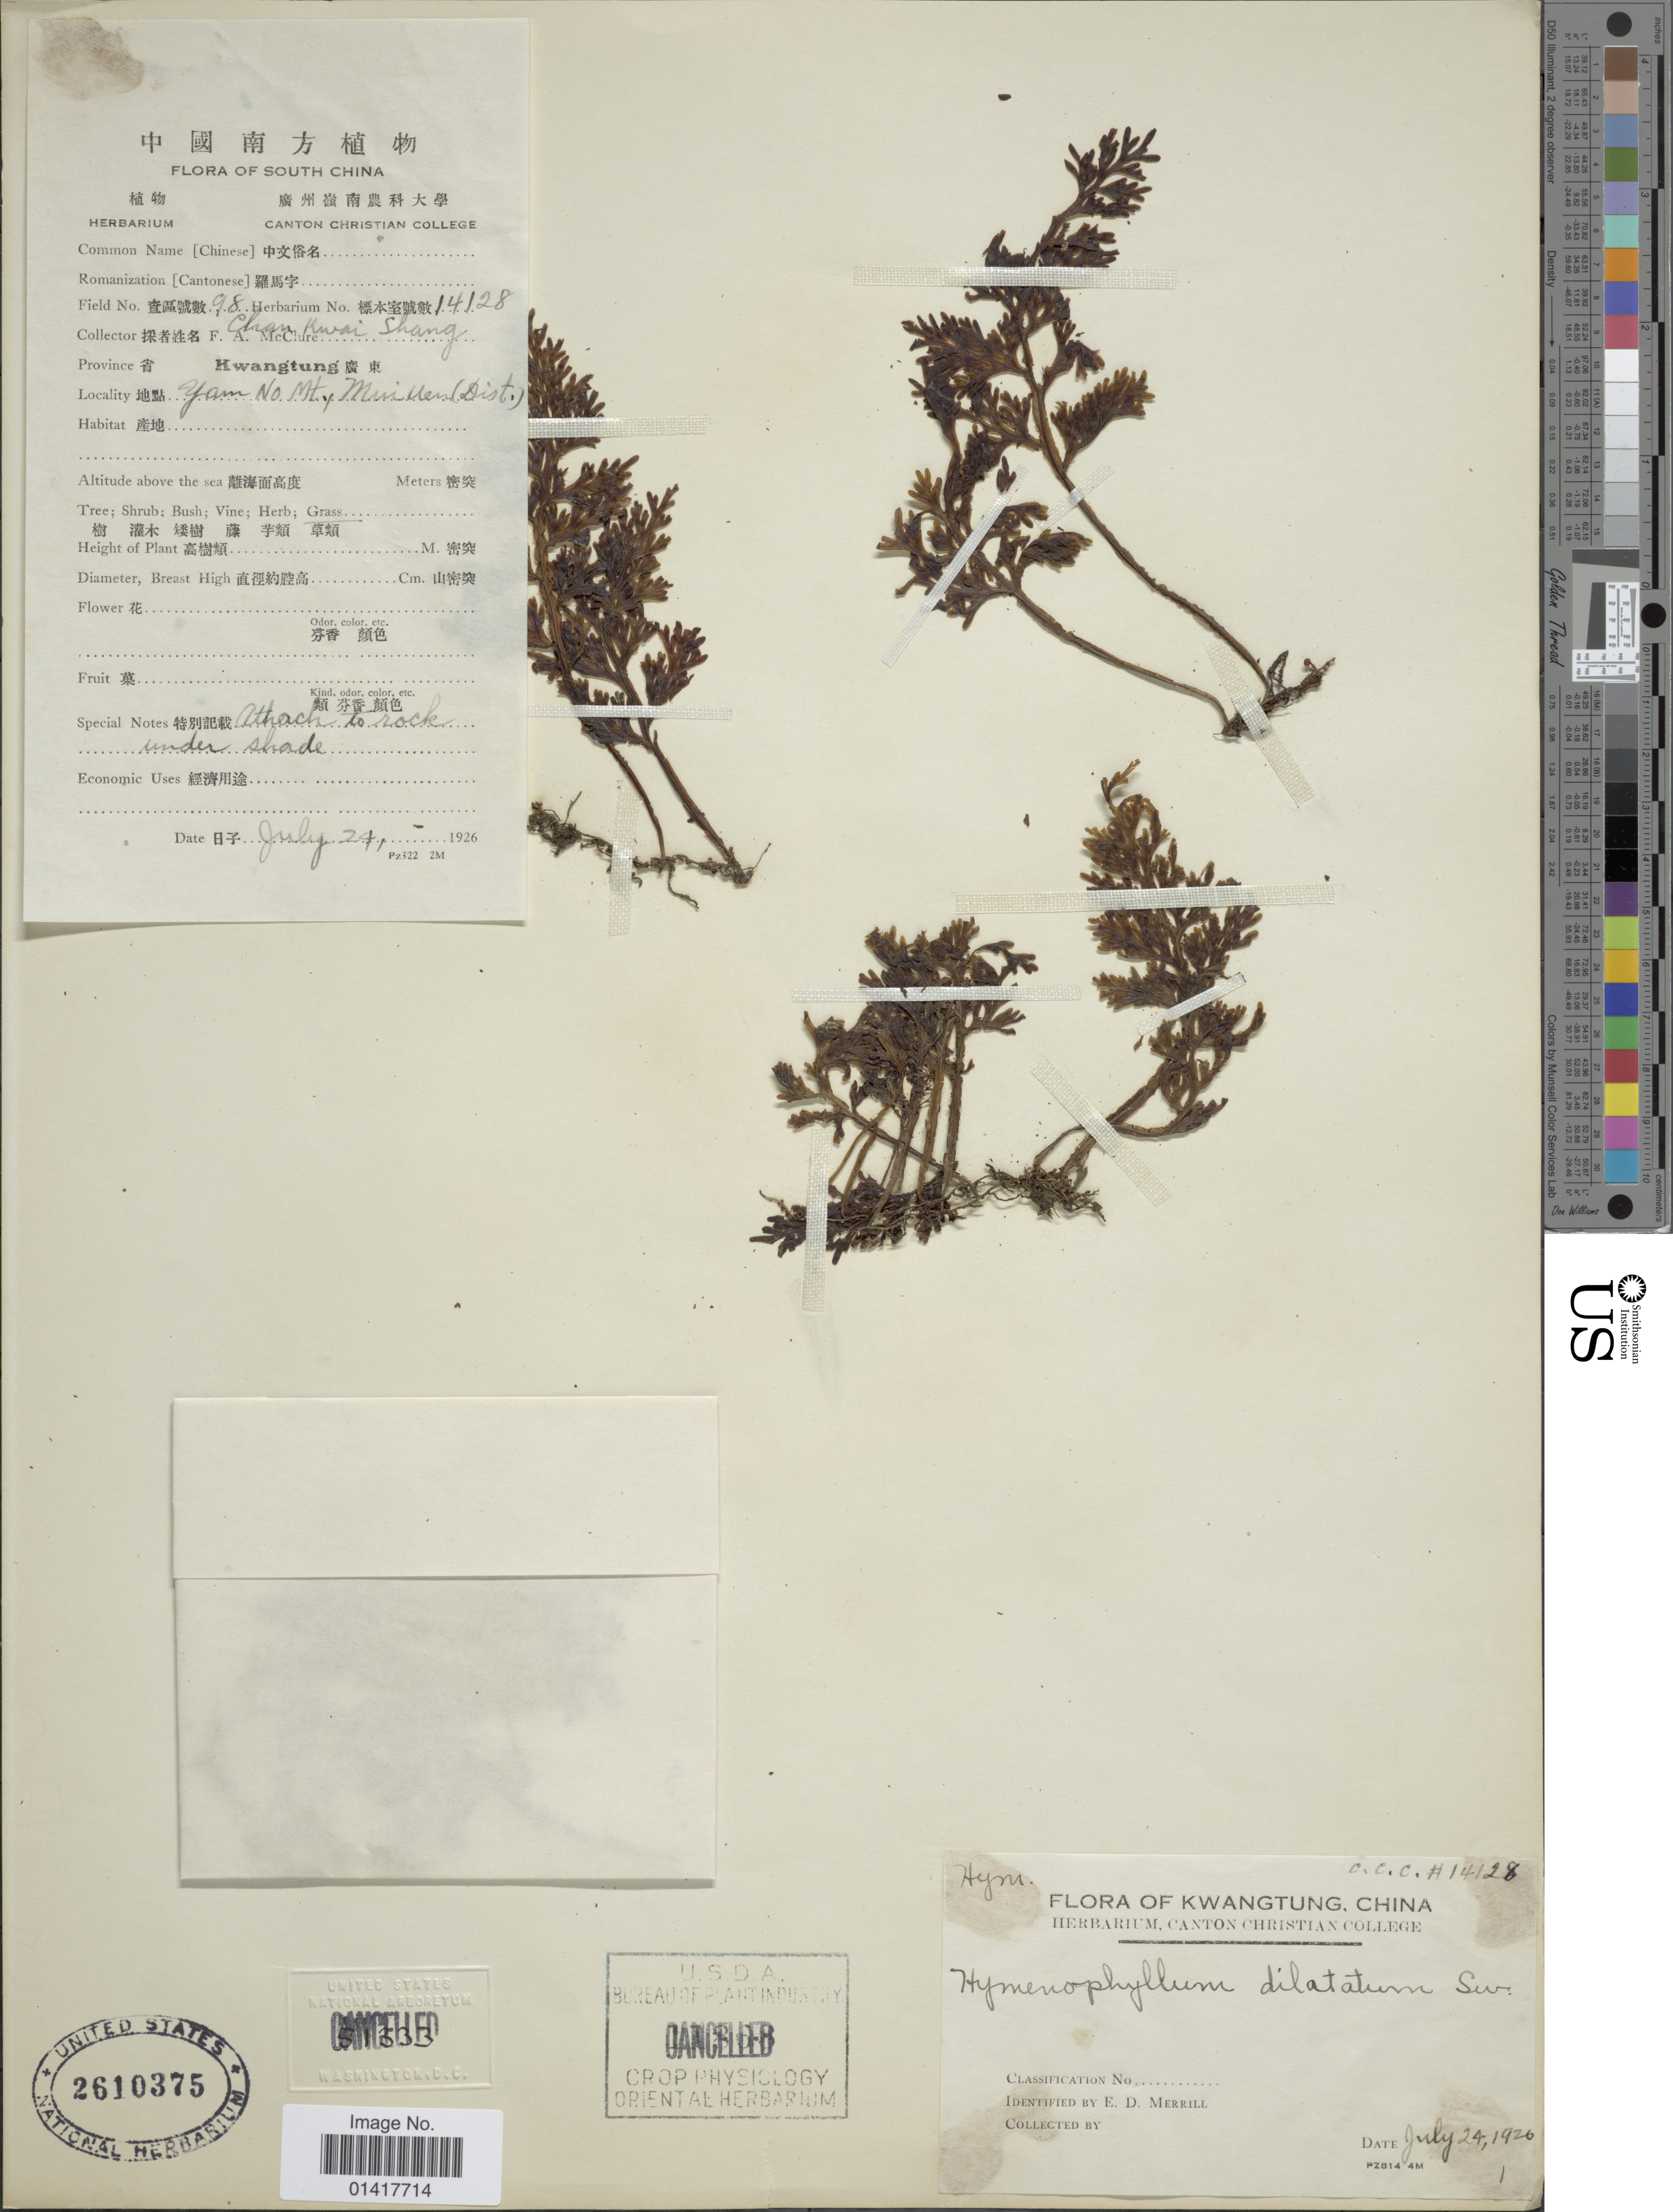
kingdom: Plantae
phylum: Tracheophyta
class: Polypodiopsida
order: Hymenophyllales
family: Hymenophyllaceae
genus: Hymenophyllum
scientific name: Hymenophyllum dilatatum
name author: Sw.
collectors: E. D. Merrill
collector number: C.C.C. 14128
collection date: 1926-07-24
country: China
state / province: Guangdong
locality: Kwangtung. South China. Yam No Mt. Musittem (dist.)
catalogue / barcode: US 2610375